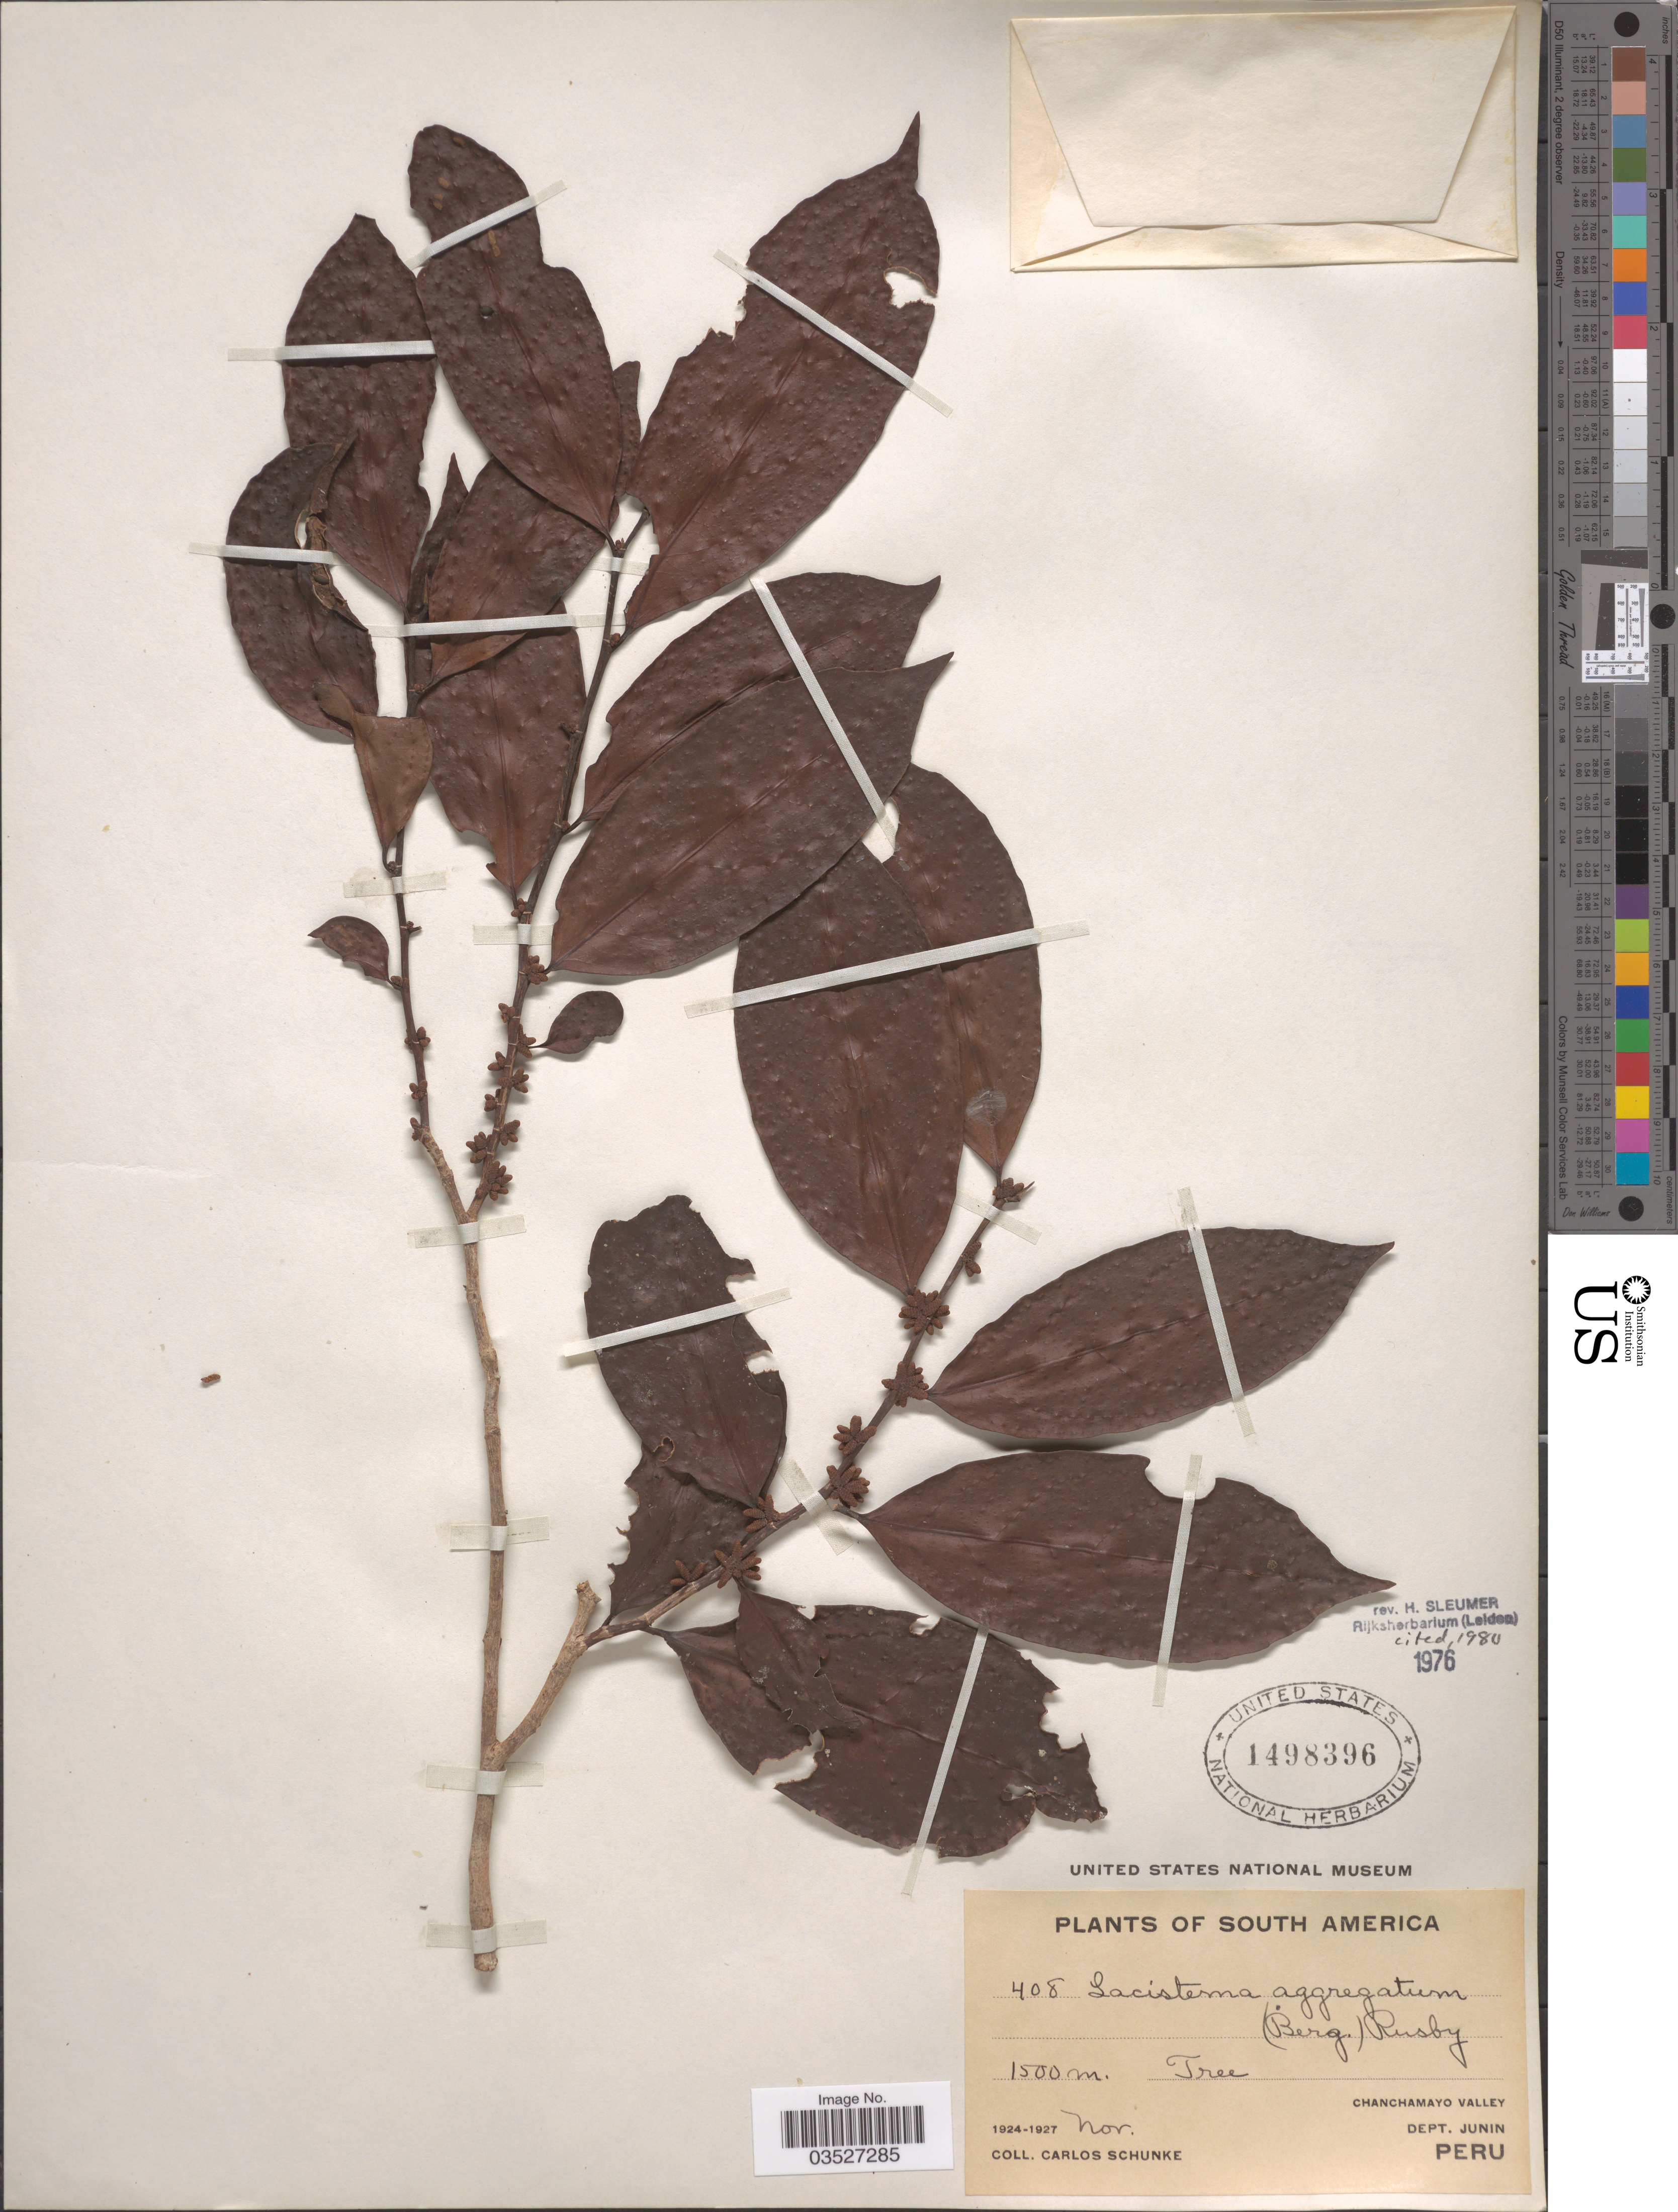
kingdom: Plantae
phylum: Tracheophyta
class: Magnoliopsida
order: Malpighiales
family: Lacistemataceae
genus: Lacistema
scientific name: Lacistema aggregatum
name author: (P.J. Bergius) Rusby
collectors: C. Schunke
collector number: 408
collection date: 1924-11/1927-11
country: Peru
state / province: Junín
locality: Chanchamayo Valley. Dept. Junin.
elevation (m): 1500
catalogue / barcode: US 1498396